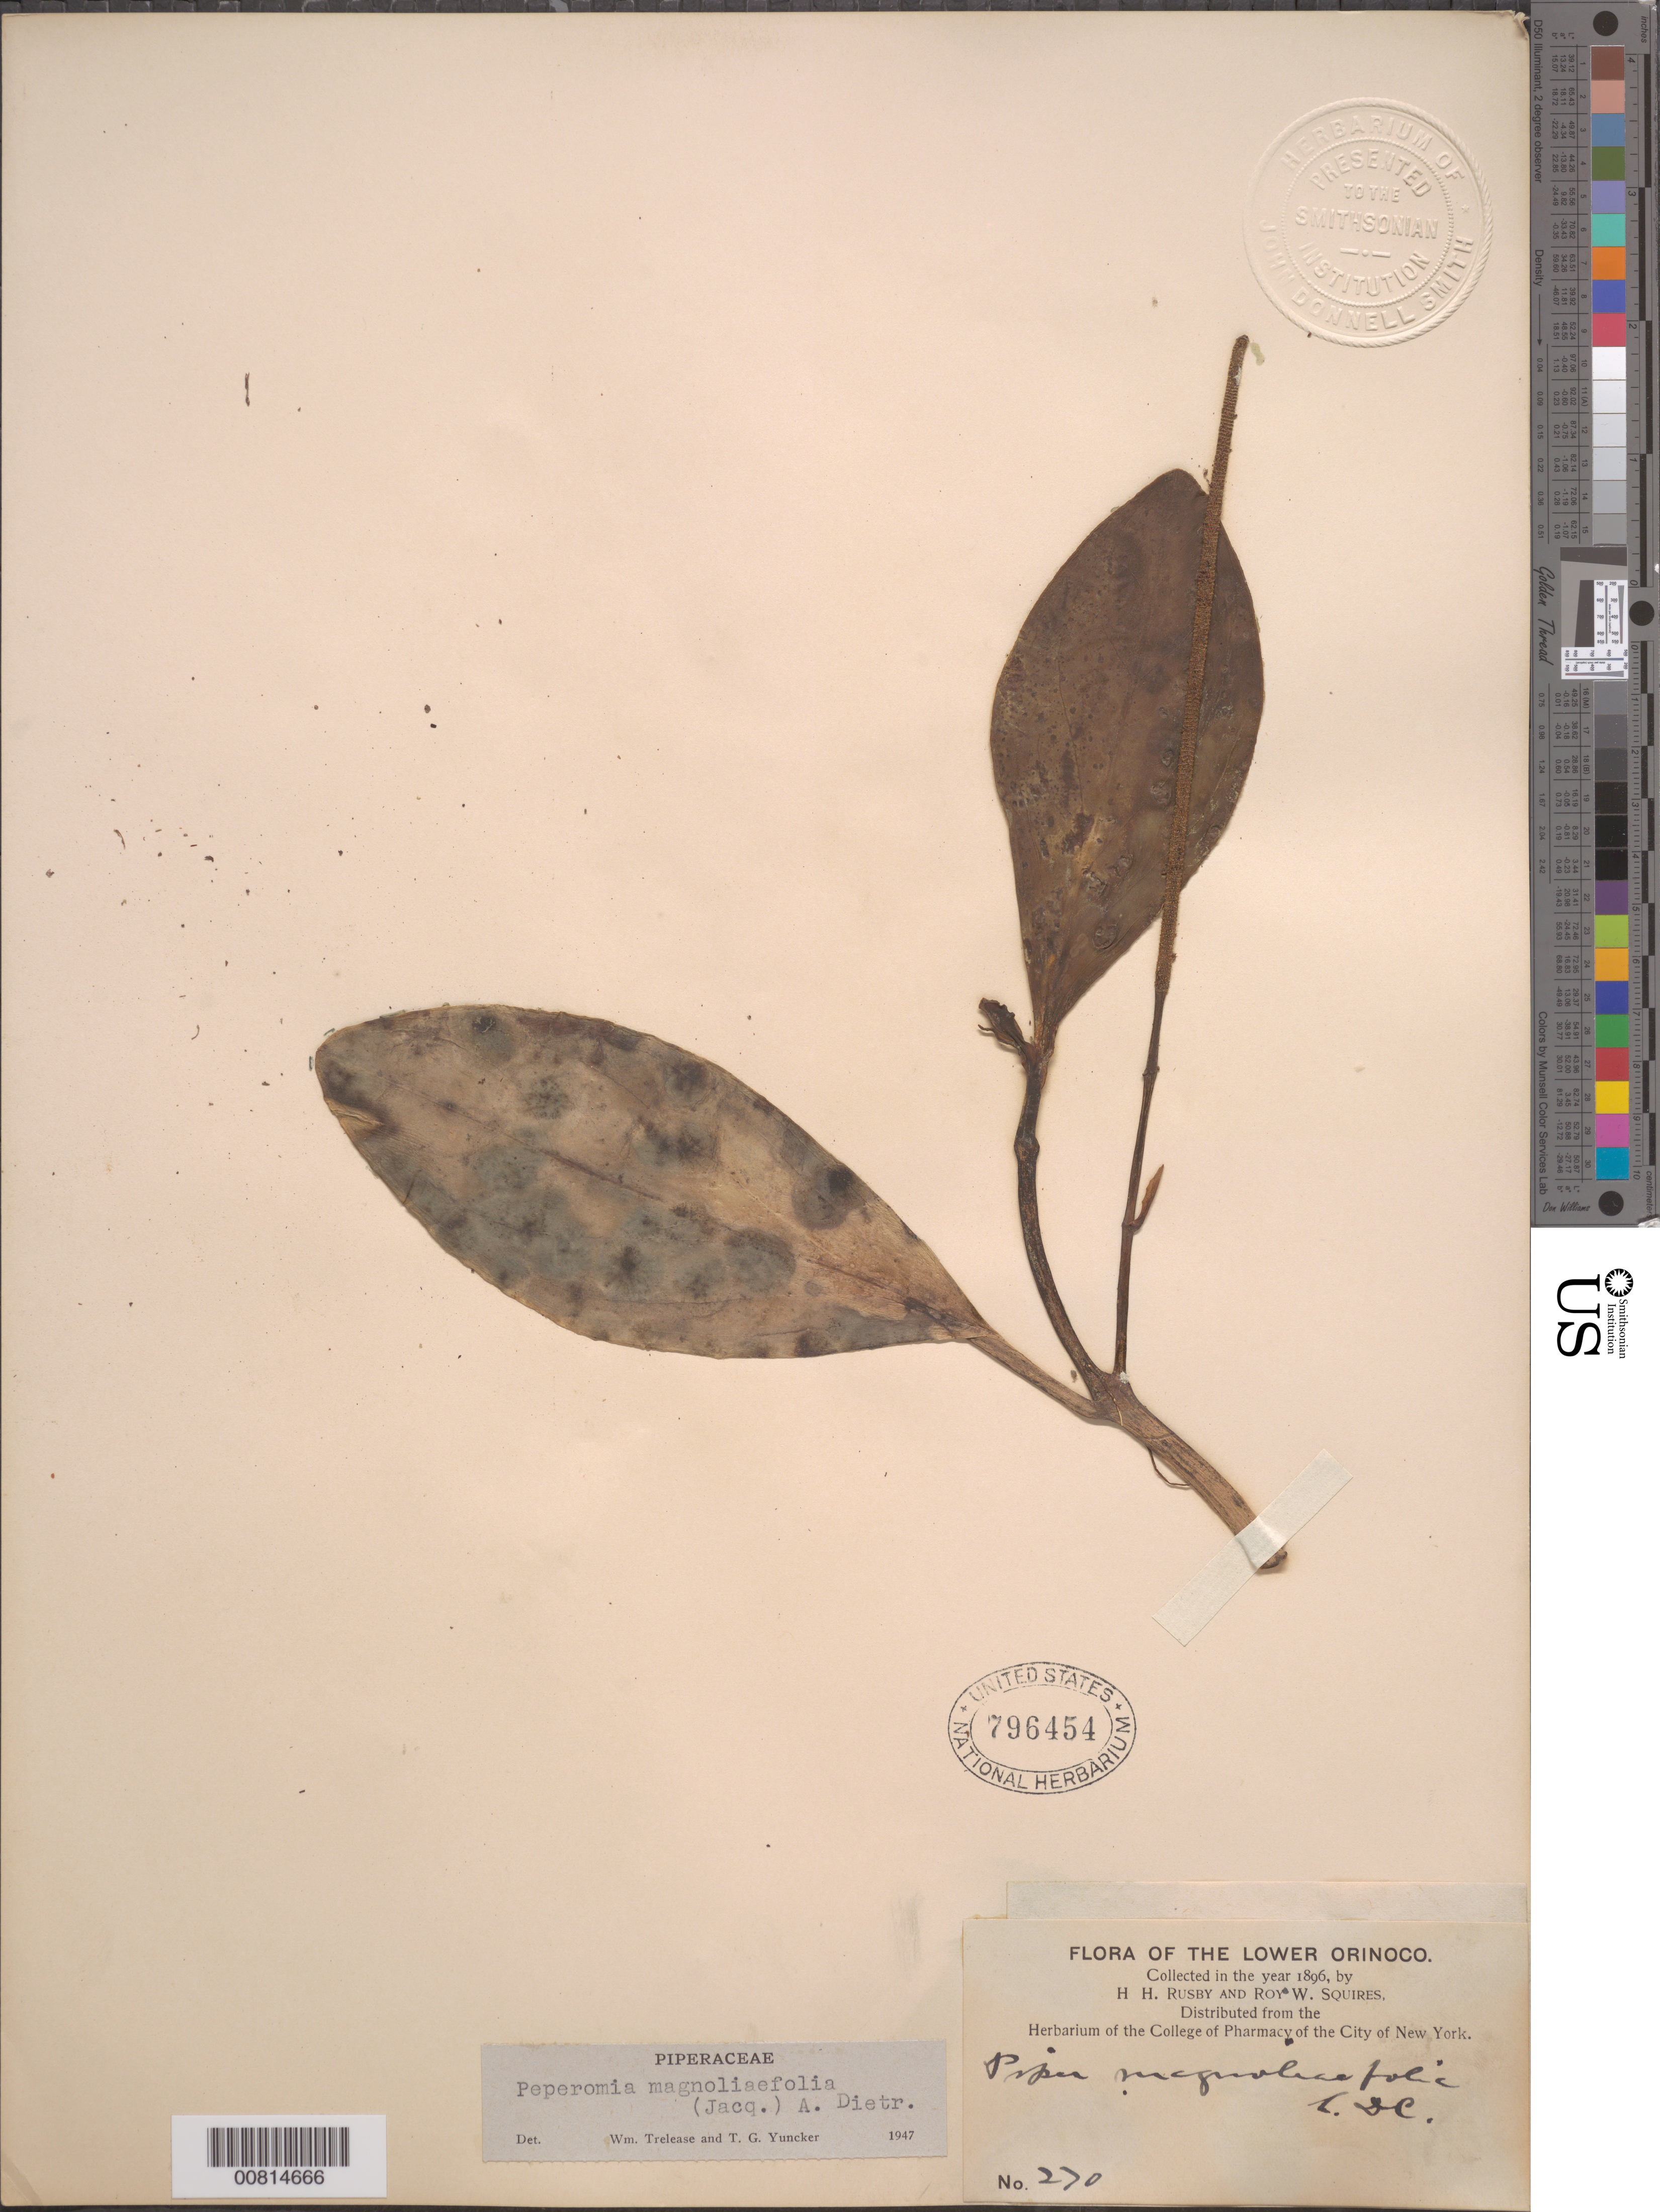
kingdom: Plantae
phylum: Tracheophyta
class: Magnoliopsida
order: Piperales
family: Piperaceae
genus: Peperomia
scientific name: Peperomia magnoliifolia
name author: (Jacq.) A. Dietr.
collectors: H. H. Rusby & R. Squires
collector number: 270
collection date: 1896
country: Venezuela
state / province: Delta Amacuro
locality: Lower Orinoco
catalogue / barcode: US 796454